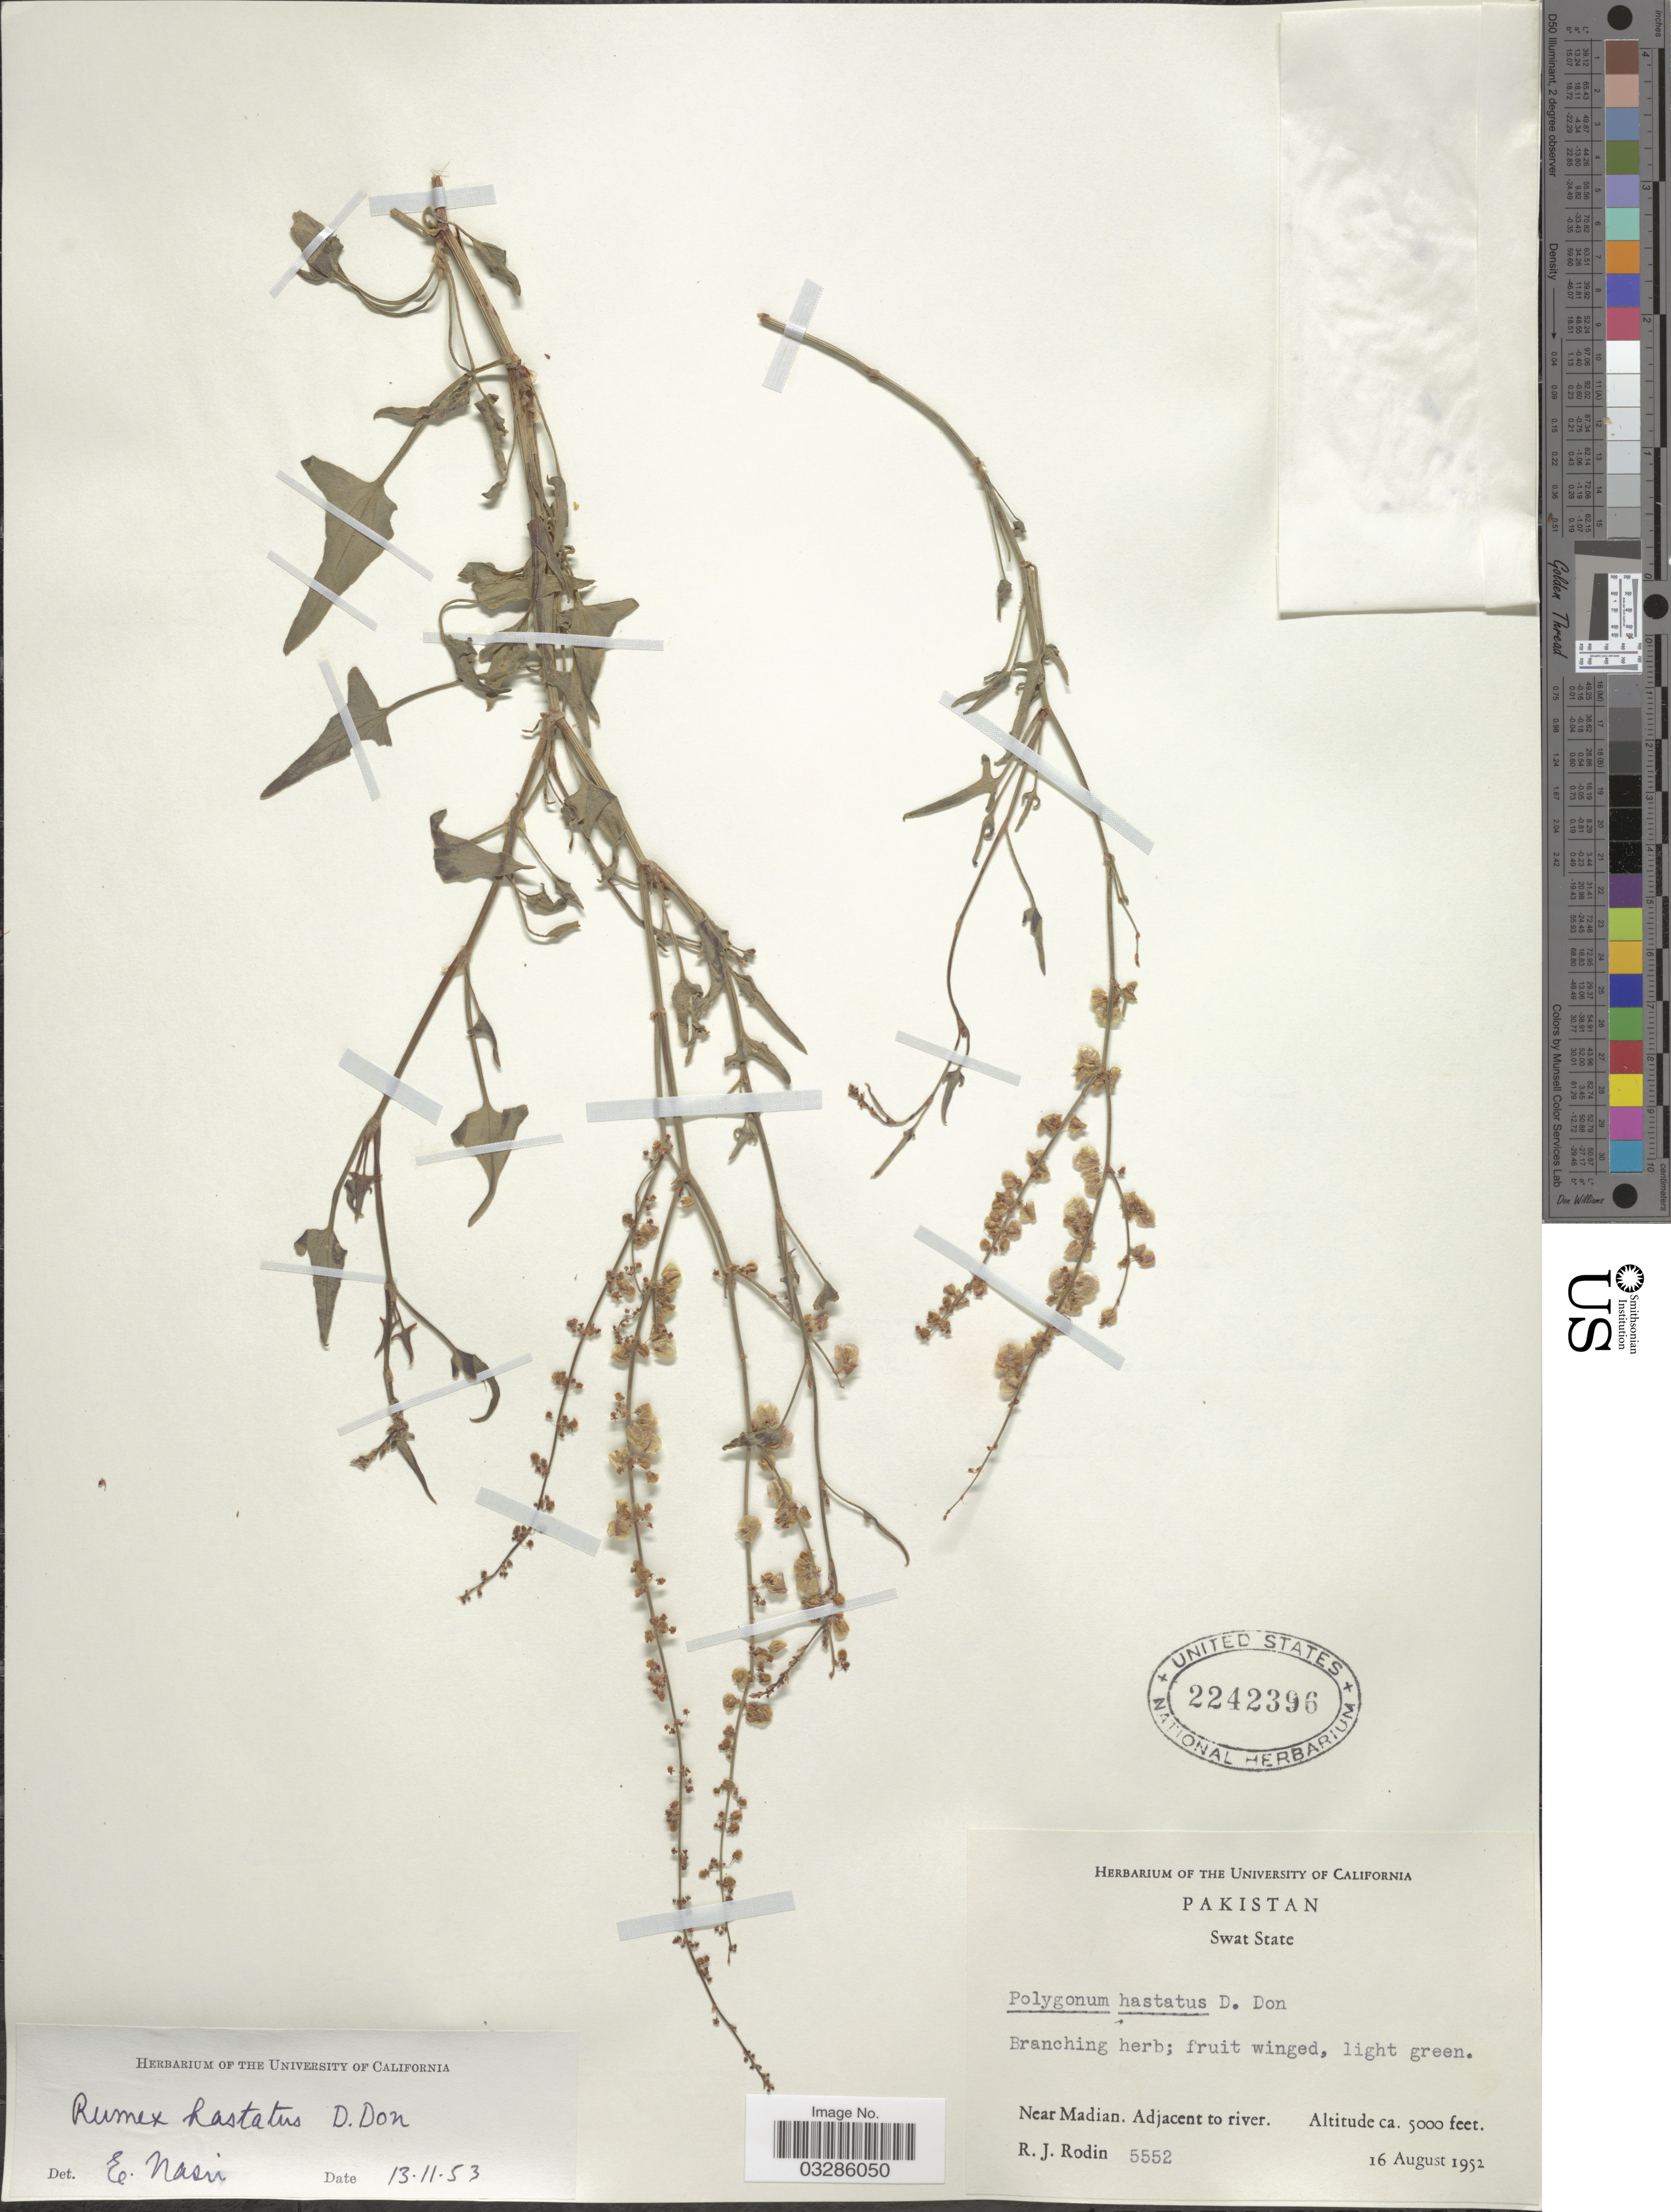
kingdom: Plantae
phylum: Tracheophyta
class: Magnoliopsida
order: Caryophyllales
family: Polygonaceae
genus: Rumex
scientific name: Rumex hastatus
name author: D. Don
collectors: R. J. Rodin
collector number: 5552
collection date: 1952-08-16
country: Pakistan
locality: Swat State. Near Madian. Adjacent to river.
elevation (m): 1524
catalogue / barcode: US 2242396